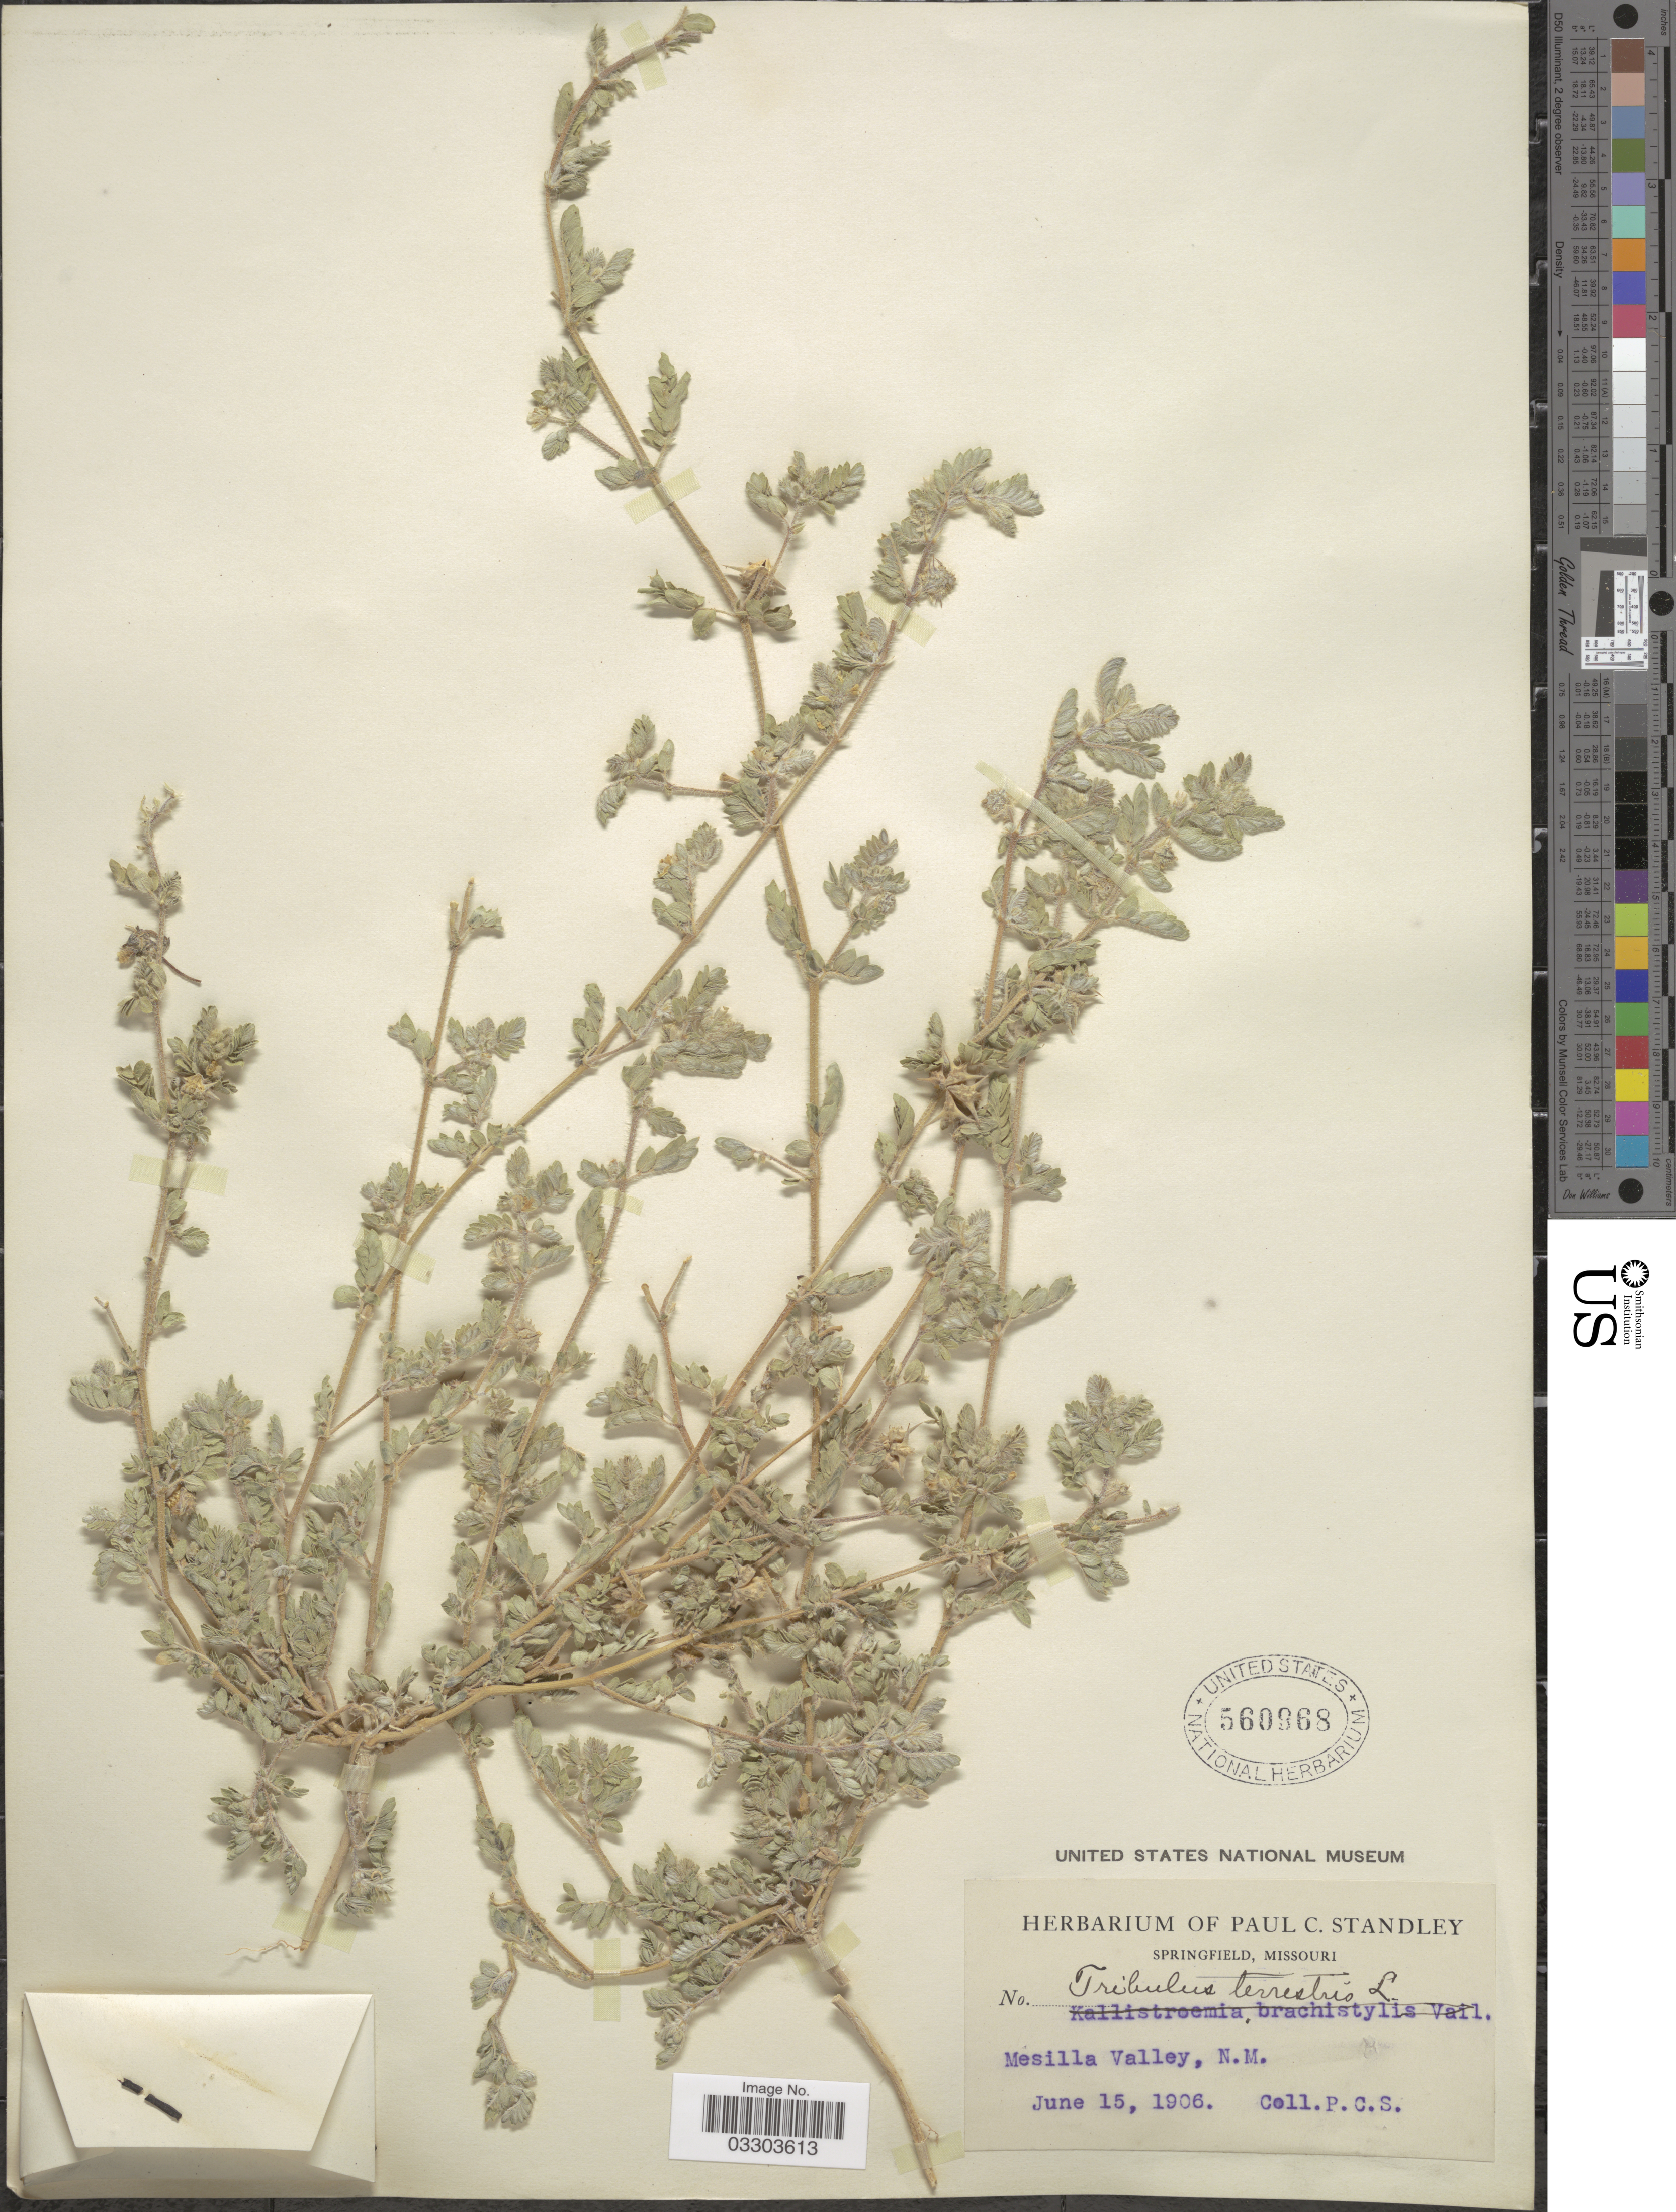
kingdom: Plantae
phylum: Tracheophyta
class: Magnoliopsida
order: Zygophyllales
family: Zygophyllaceae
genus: Tribulus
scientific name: Tribulus terrestris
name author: L.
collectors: P. C. Standley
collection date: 1906-06-15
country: United States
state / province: New Mexico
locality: Mesilla Valley, N. M.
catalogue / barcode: US 560968